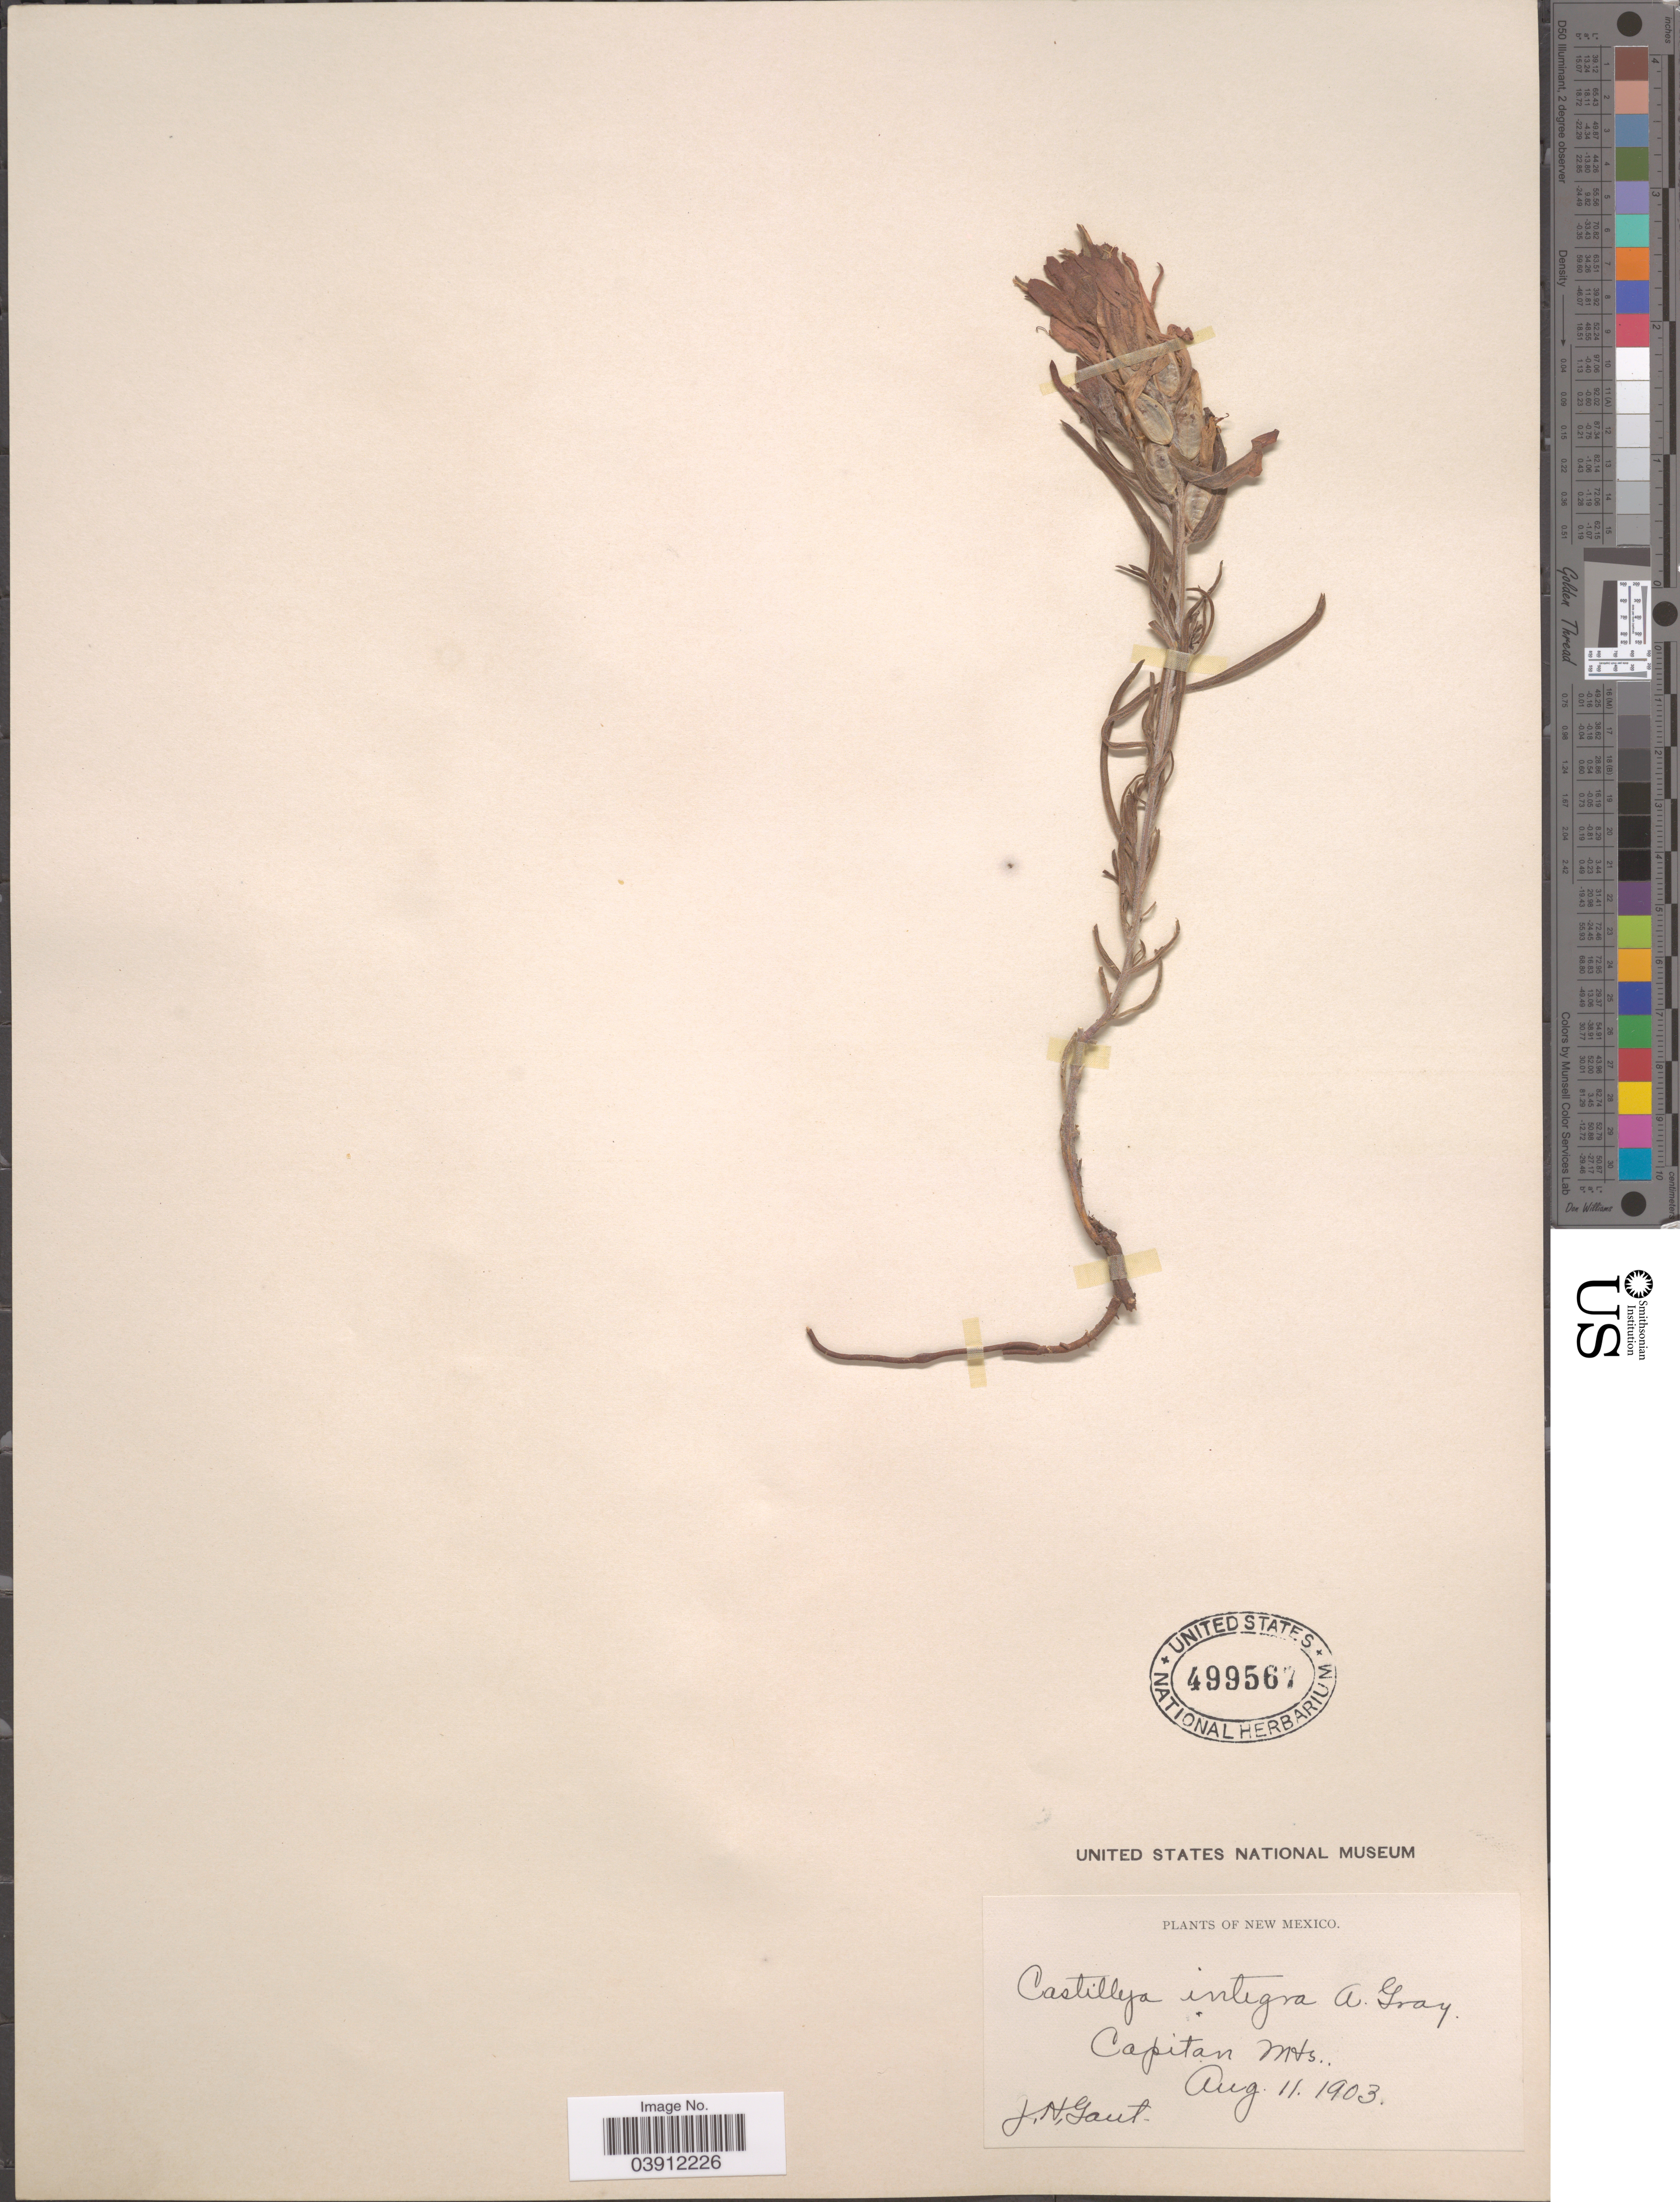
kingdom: Plantae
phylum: Tracheophyta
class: Magnoliopsida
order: Lamiales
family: Orobanchaceae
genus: Castilleja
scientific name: Castilleja integra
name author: A. Gray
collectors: J. Gaut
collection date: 1903-08-11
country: United States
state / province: New Mexico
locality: Capitan Mts.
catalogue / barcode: US 499567